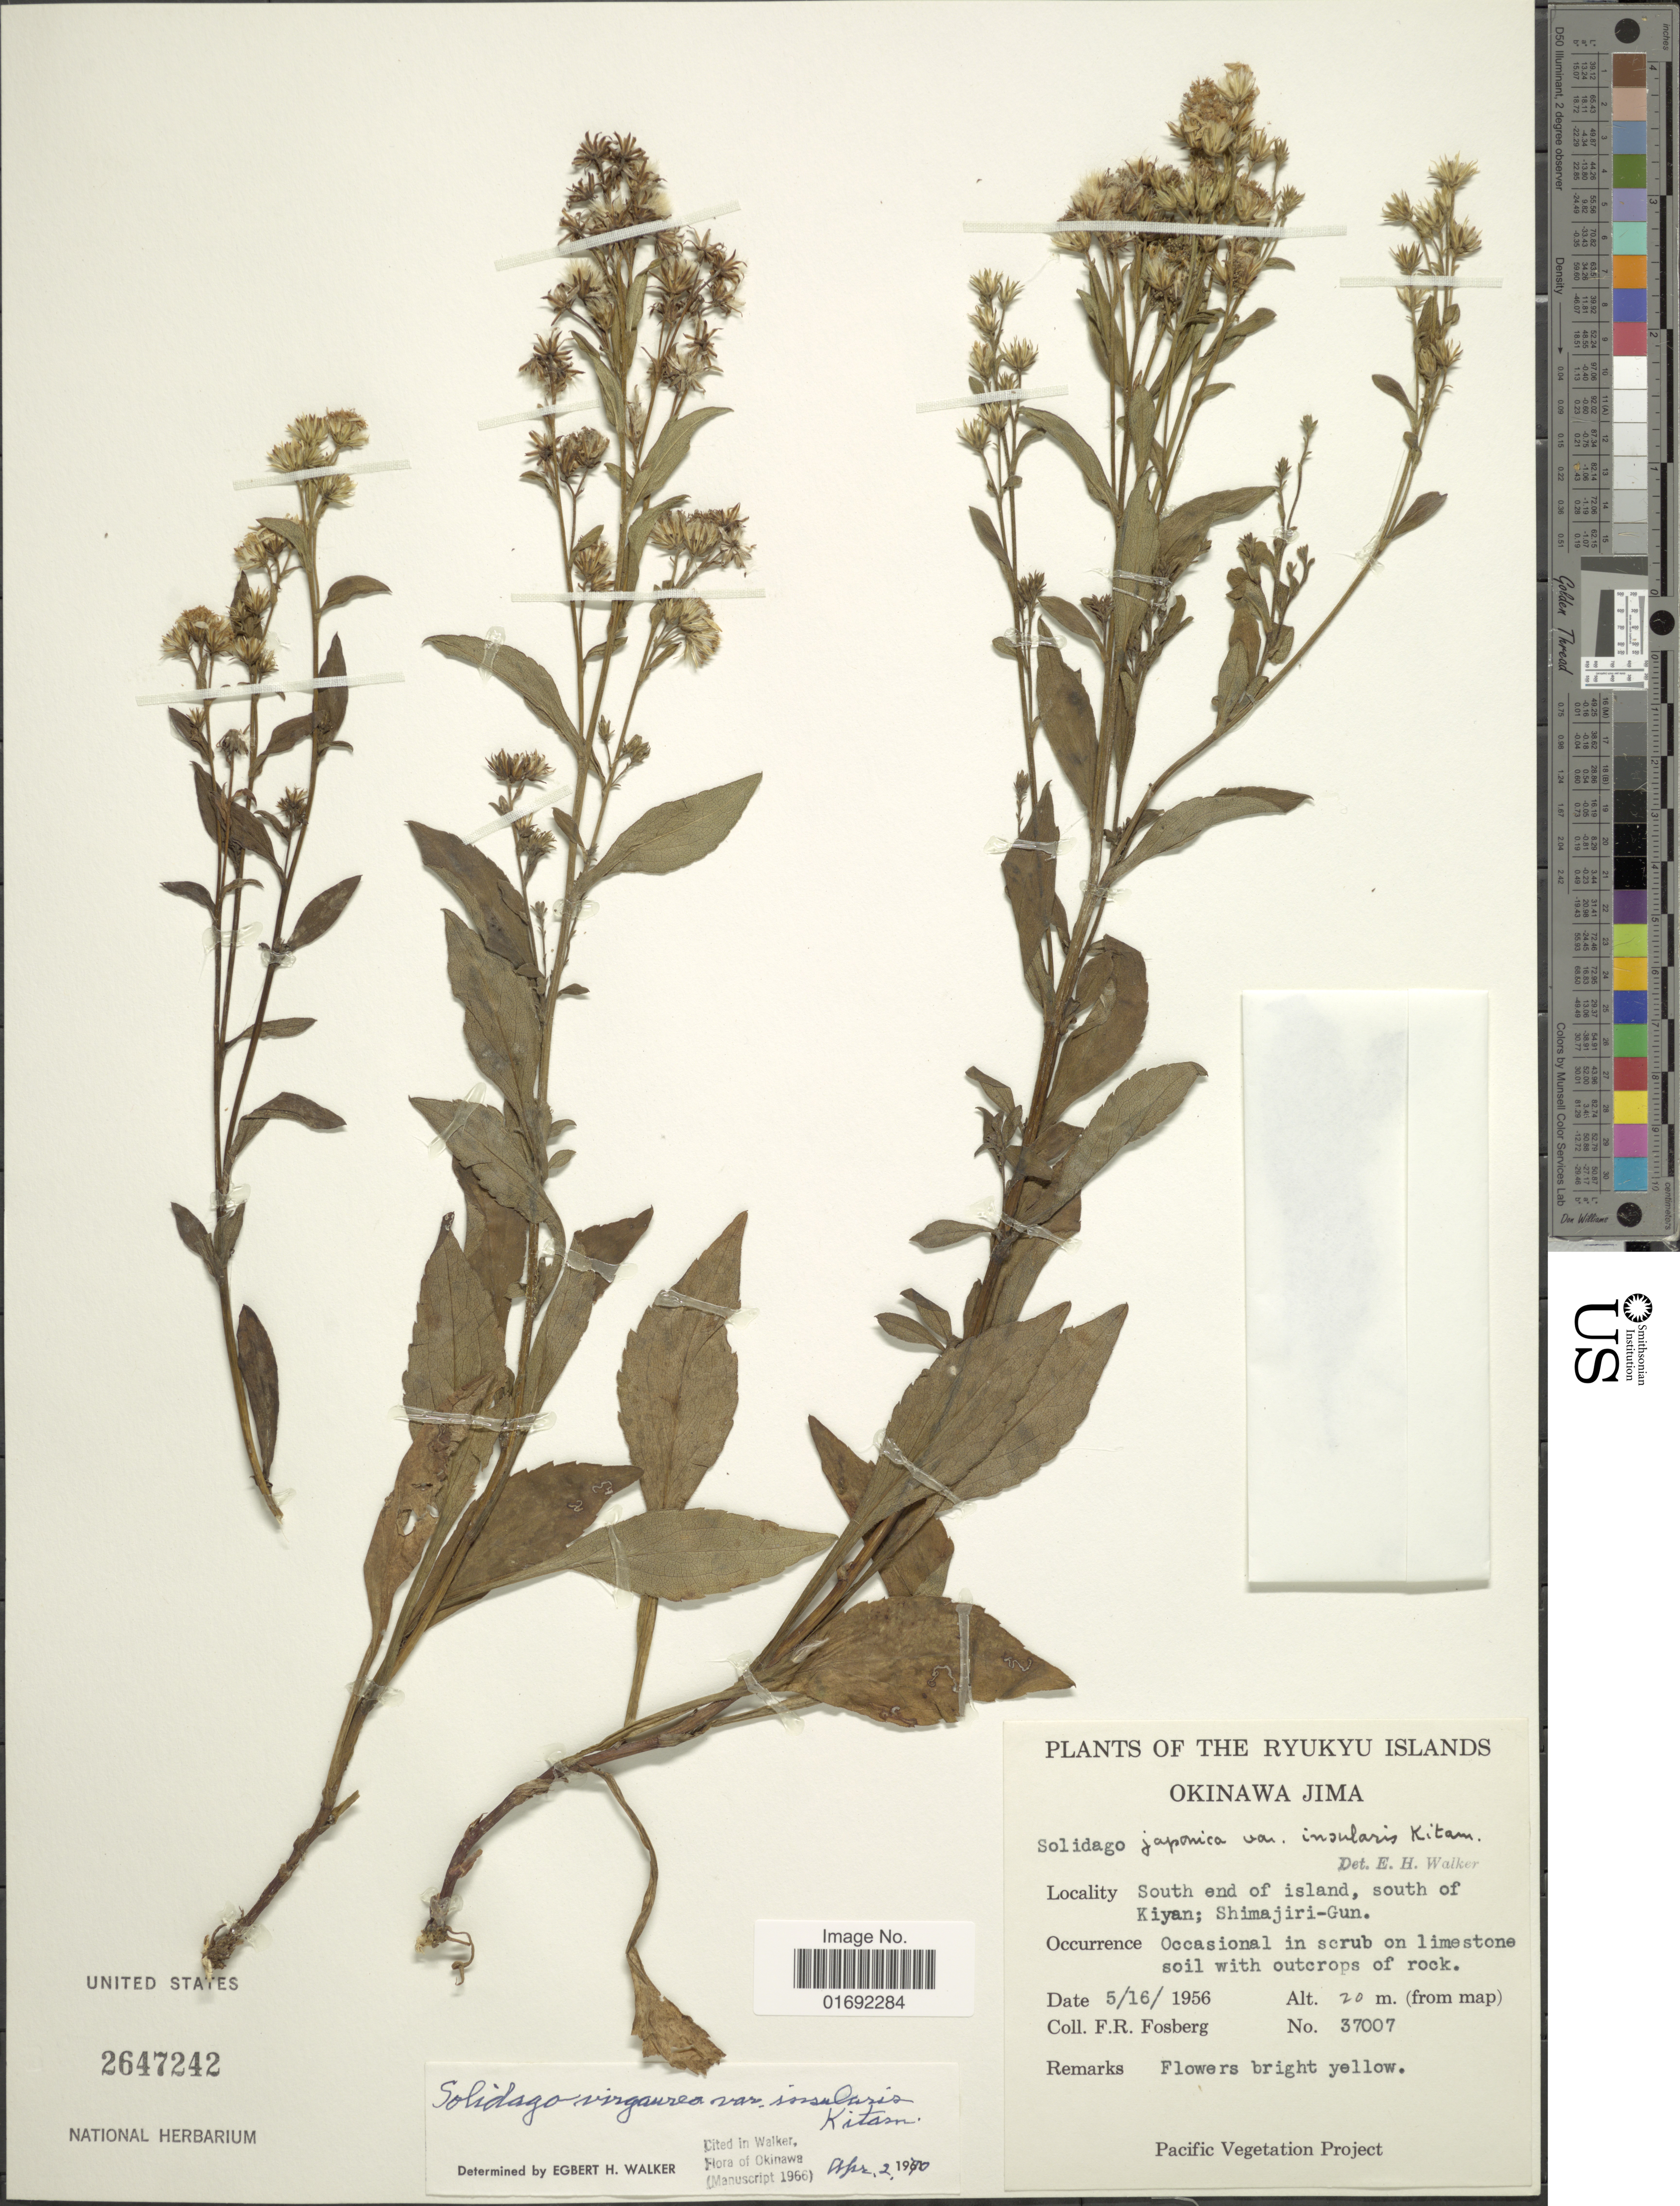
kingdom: Plantae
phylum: Tracheophyta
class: Magnoliopsida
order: Asterales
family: Asteraceae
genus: Solidago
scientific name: Solidago virgaurea var. asiatica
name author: Nakai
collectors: F. R. Fosberg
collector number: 37007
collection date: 1956-05-16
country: Japan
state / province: Okinawa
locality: Ryukyu Islands, Okinawa Jima, south end of island, south of Kiyan, Shimajiri-Gun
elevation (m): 20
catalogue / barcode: US 2647242